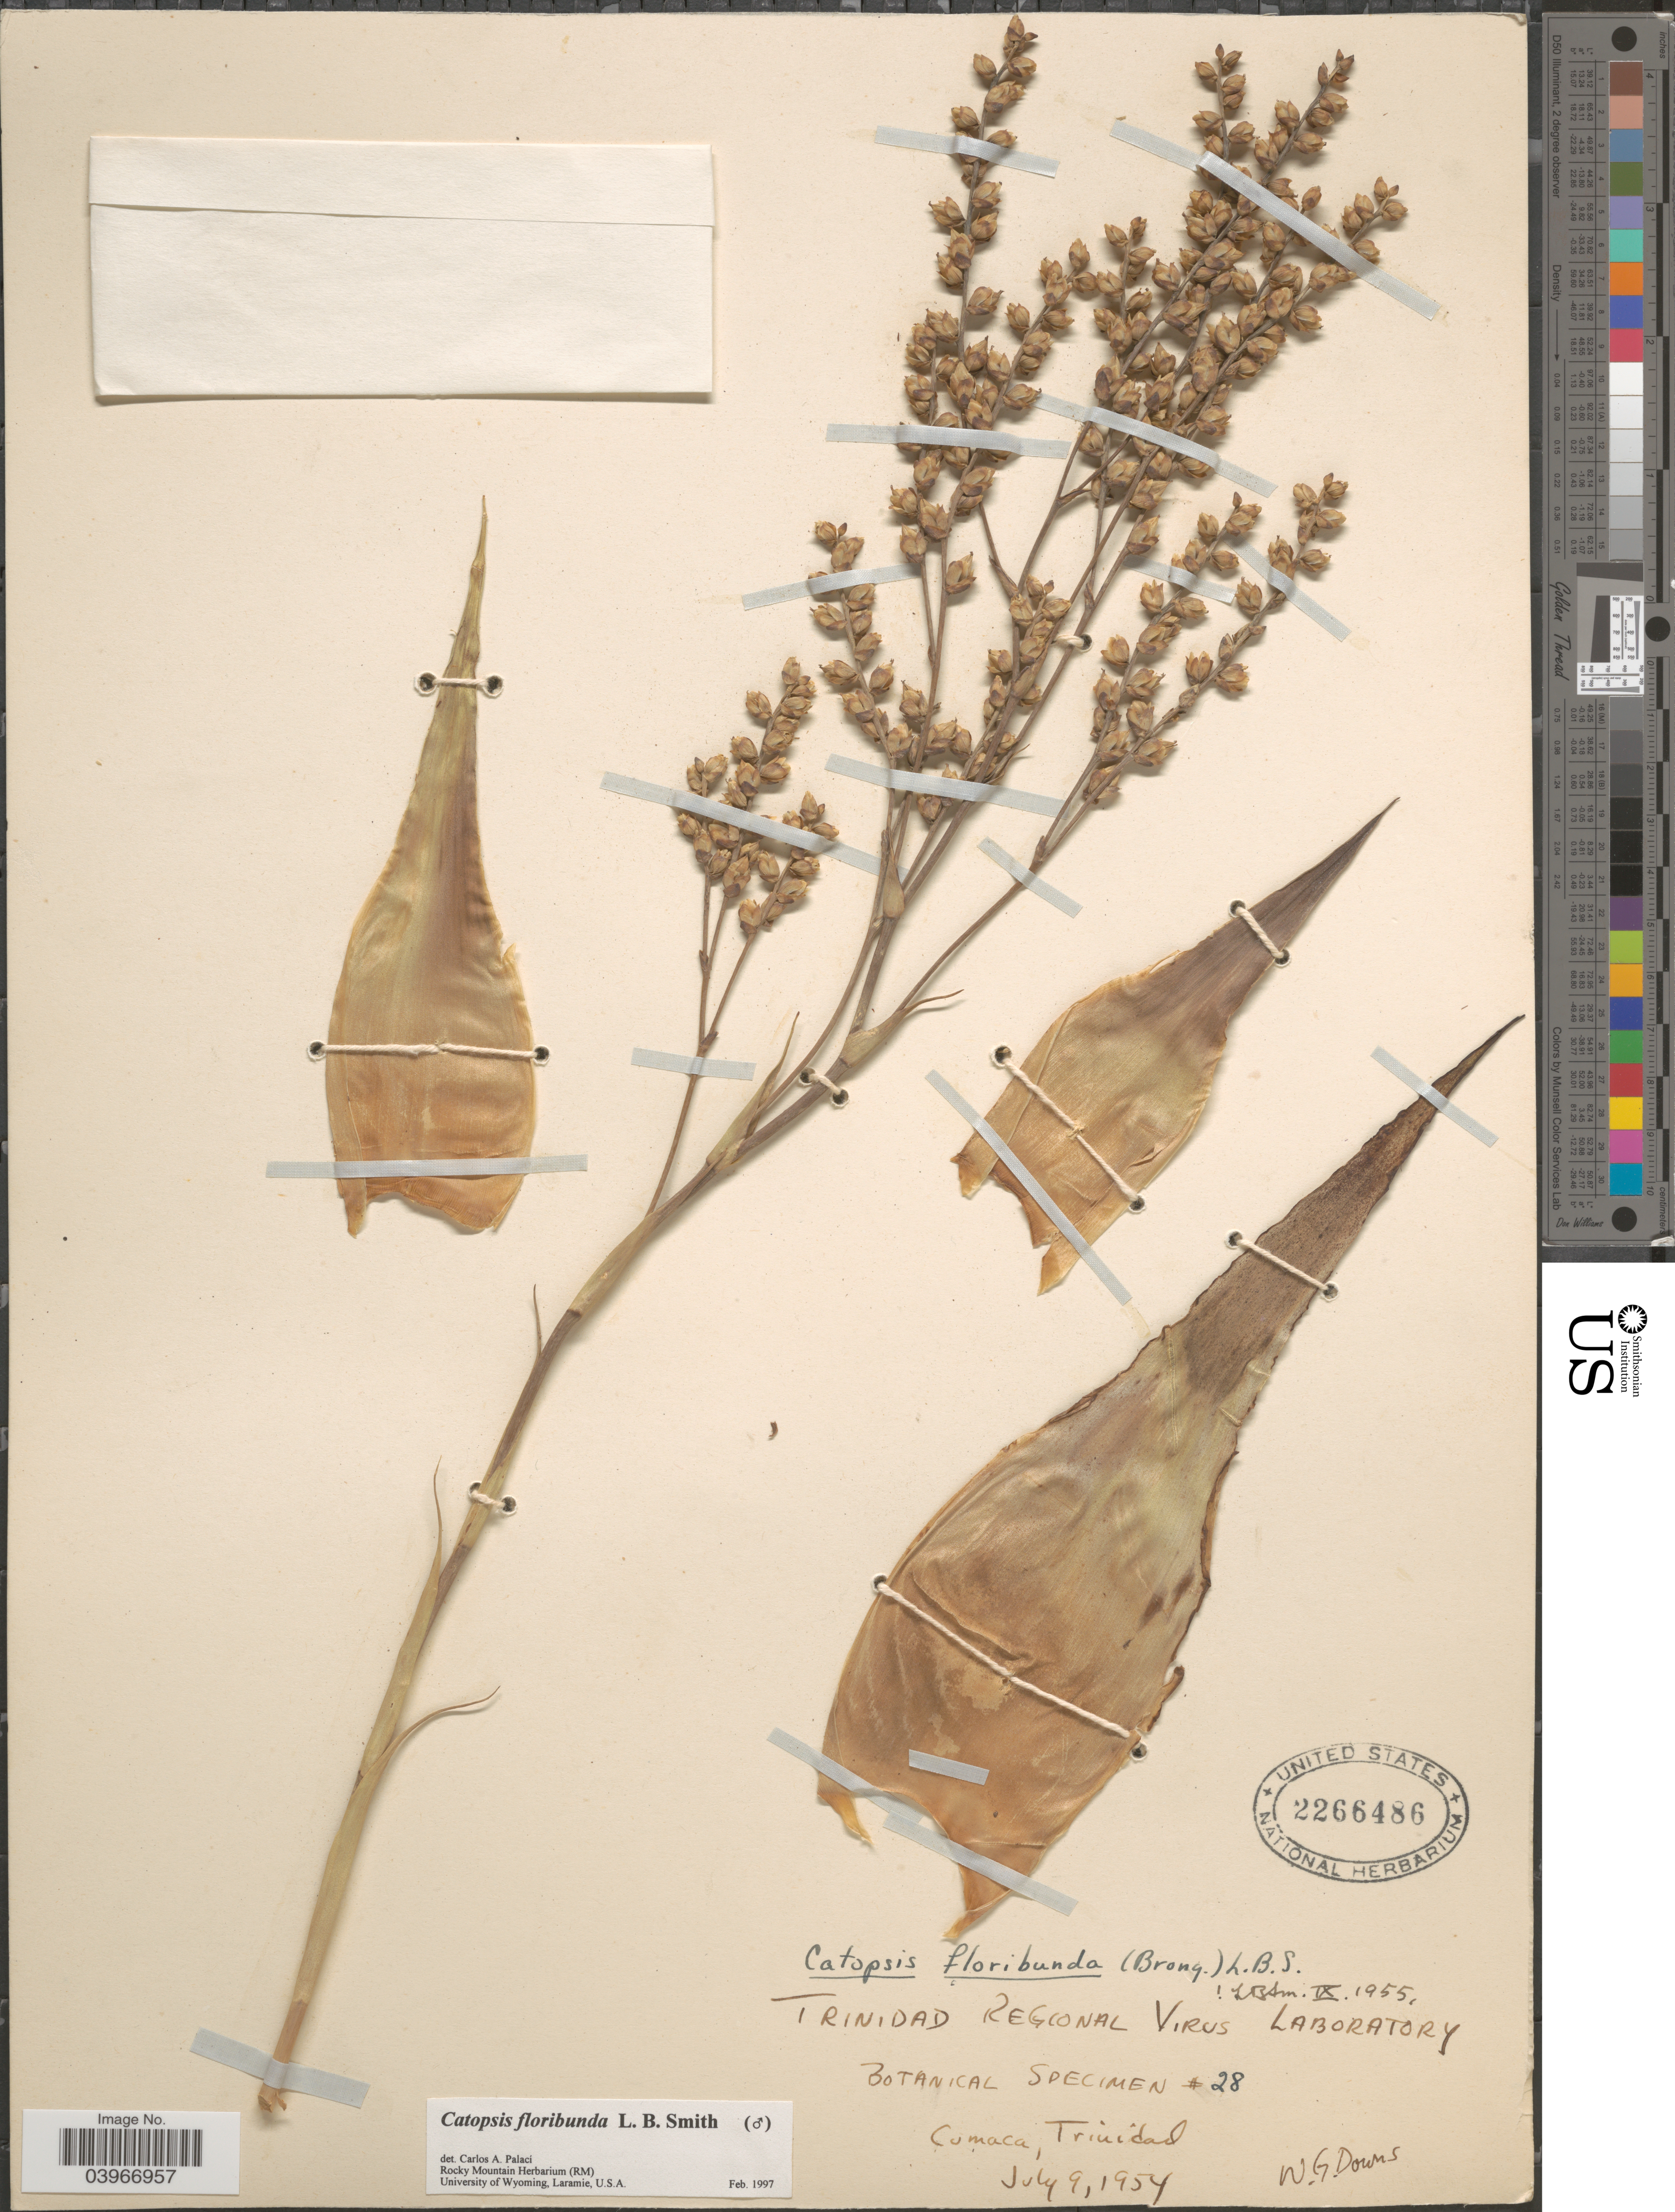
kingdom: Plantae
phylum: Tracheophyta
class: Liliopsida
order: Poales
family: Bromeliaceae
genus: Catopsis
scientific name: Catopsis floribunda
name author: L.B. Sm.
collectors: W. G. Downs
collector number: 28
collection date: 1954-07-09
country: Trinidad and Tobago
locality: Comaca, Trinidad.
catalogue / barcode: US 2266486